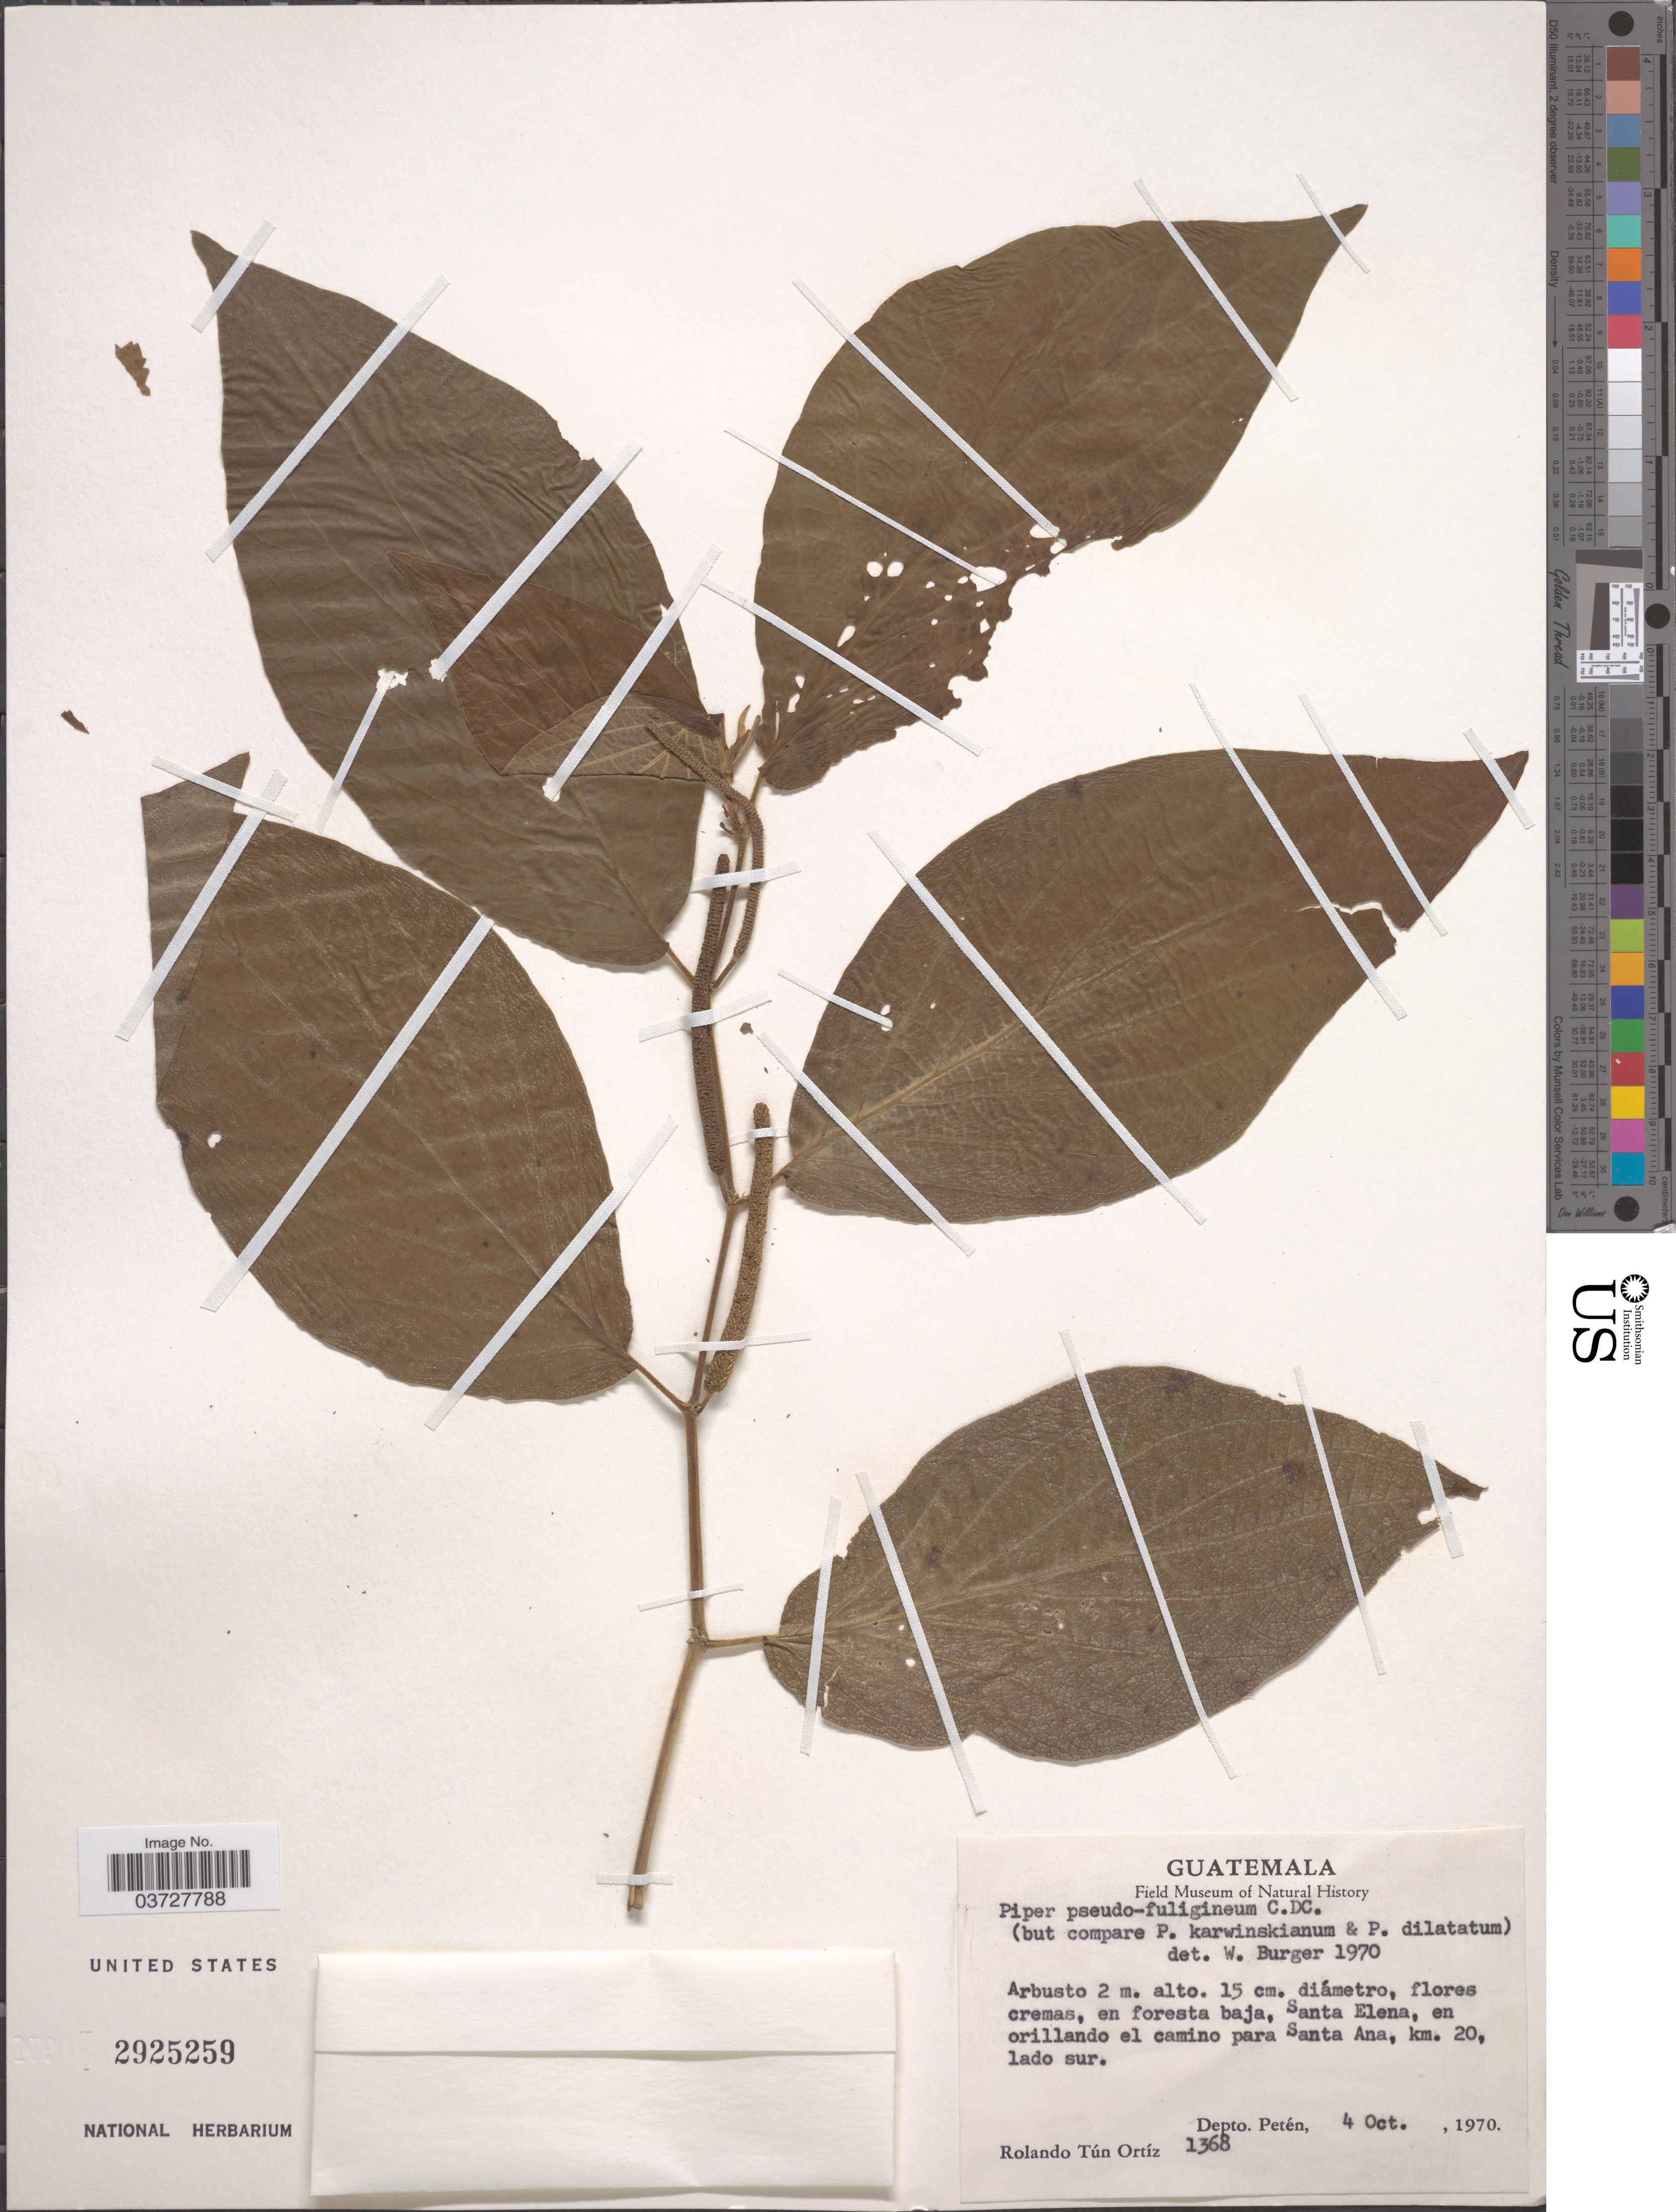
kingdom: Plantae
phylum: Tracheophyta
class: Magnoliopsida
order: Piperales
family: Piperaceae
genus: Piper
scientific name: Piper pseudoasperifolium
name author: C. DC.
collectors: R. T. Ortíz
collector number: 1368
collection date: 1970-10-04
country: Guatemala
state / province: El Peten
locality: En foresta baja, Santa Elena, en orillando el camino para Santa Ana, km. 20, lado sur. Depto. Petén.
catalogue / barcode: US 2925259